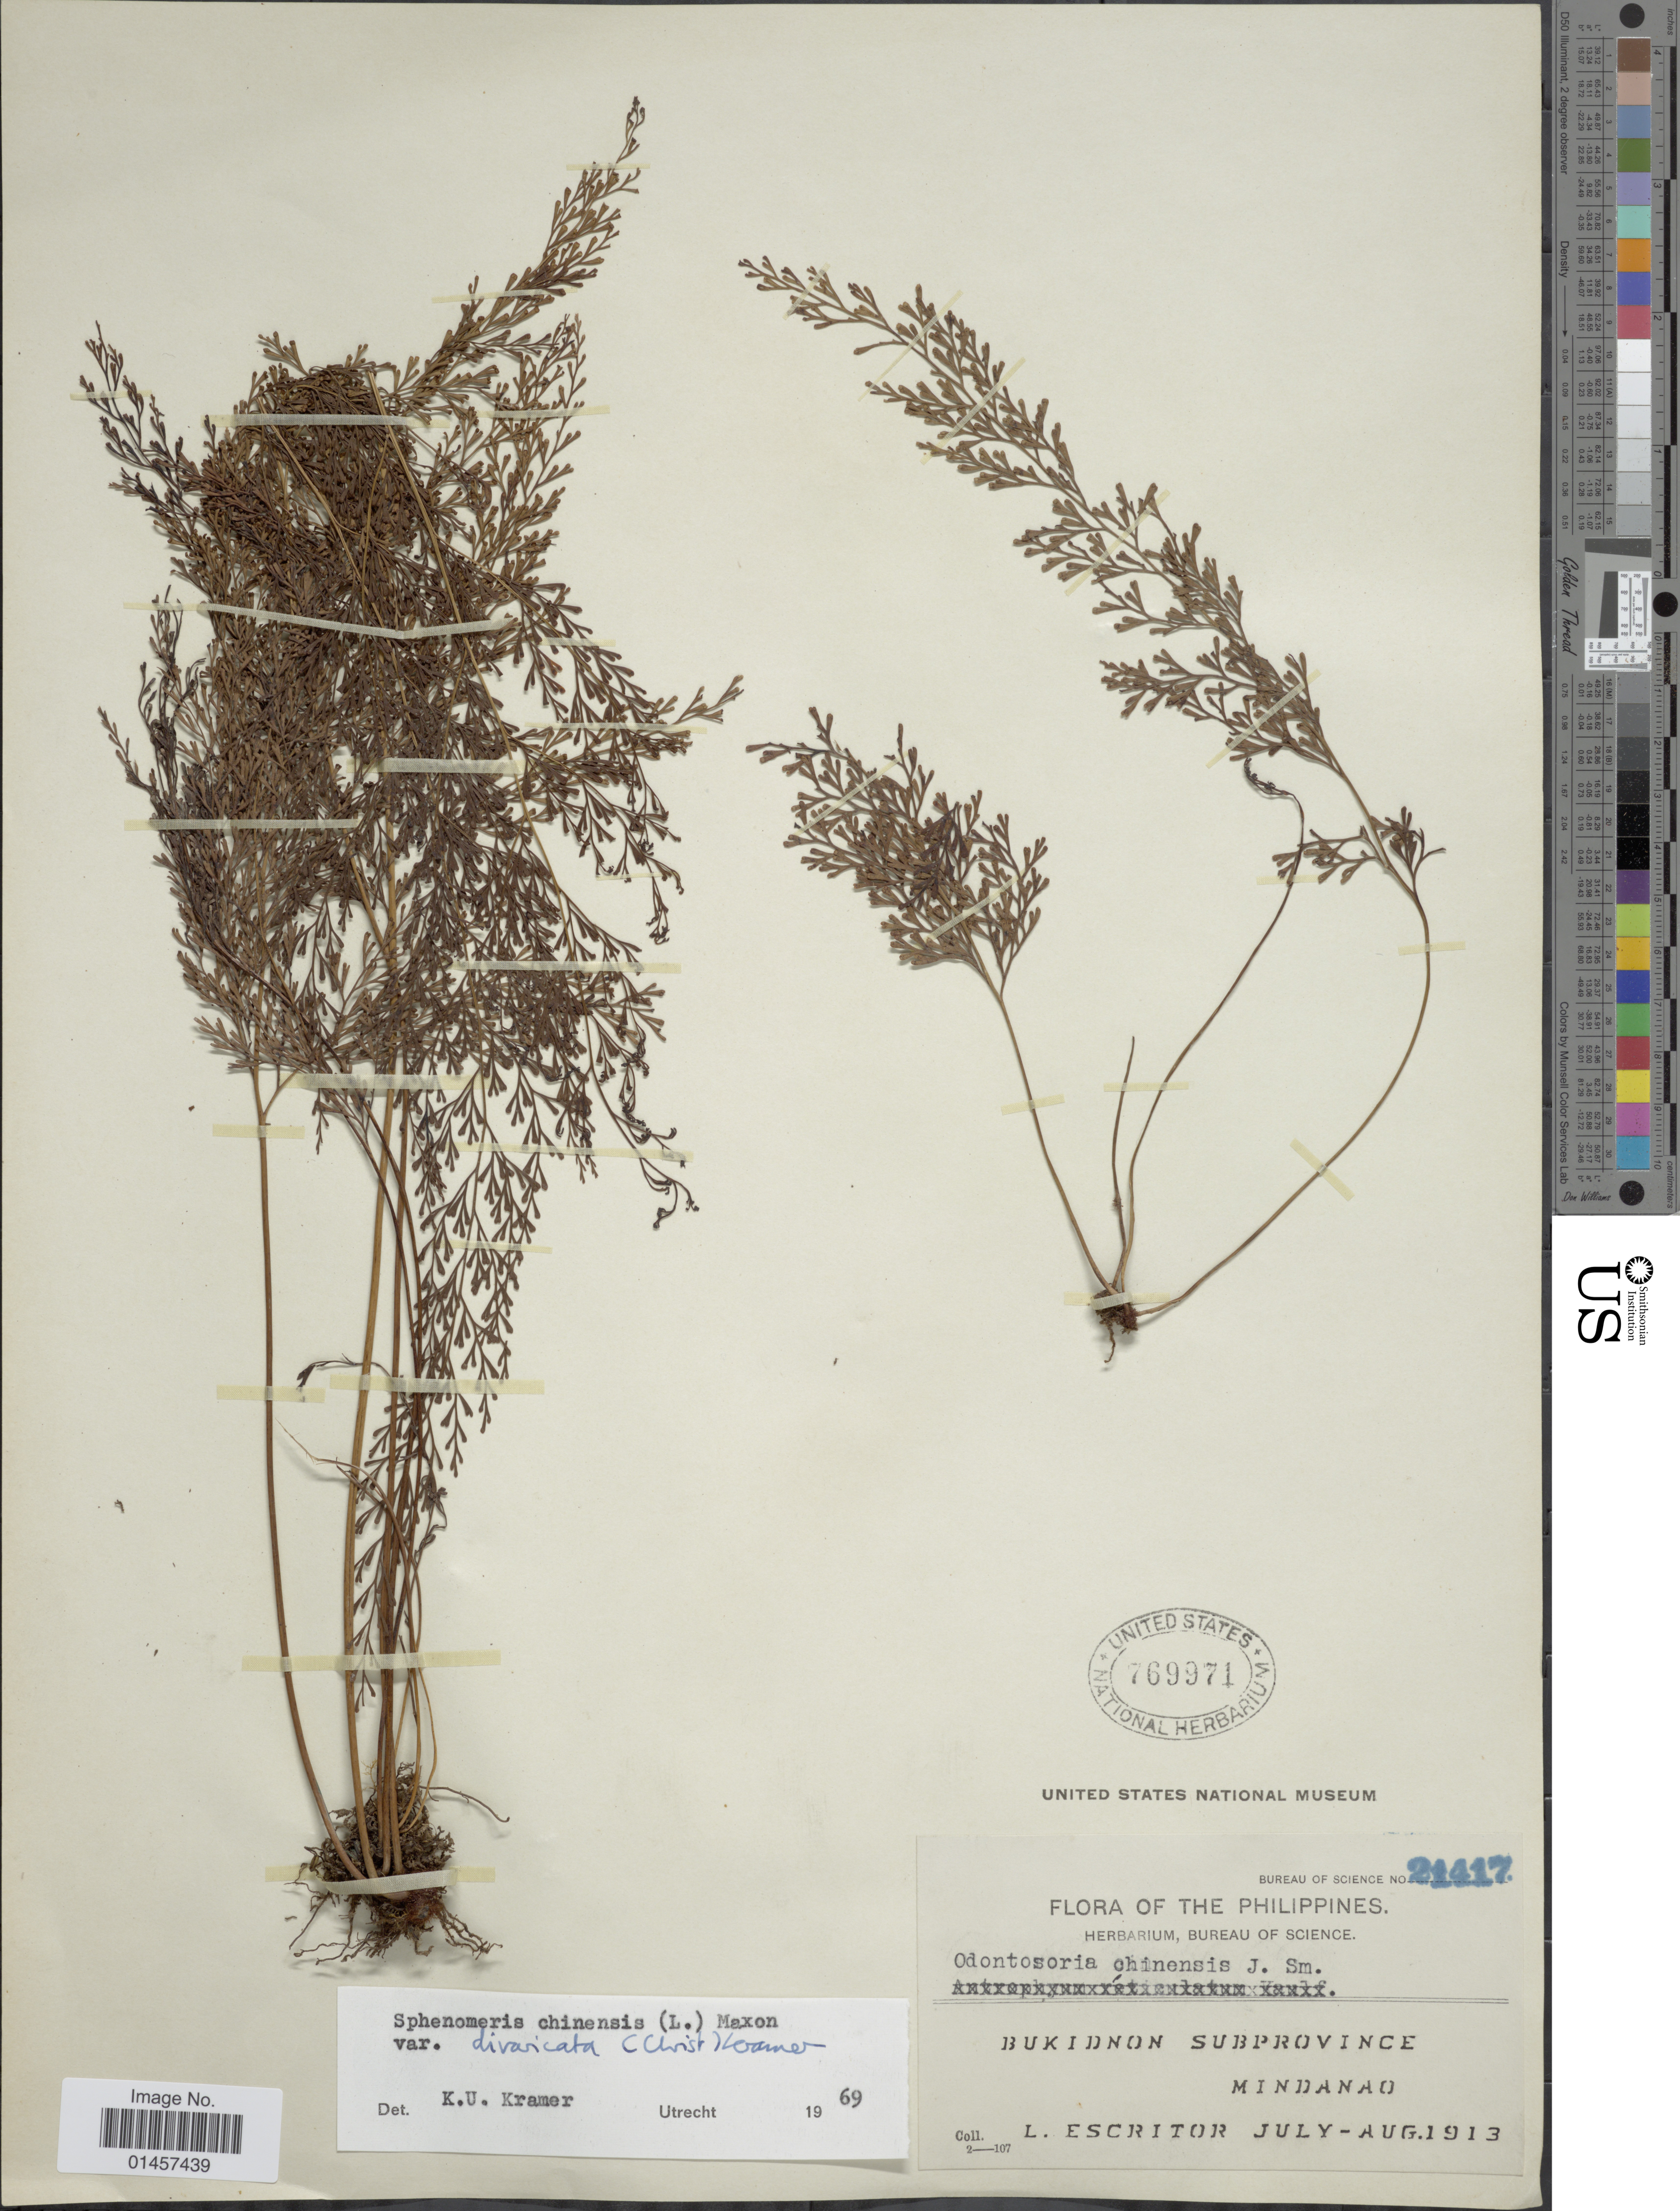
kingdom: Plantae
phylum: Tracheophyta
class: Polypodiopsida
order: Polypodiales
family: Lindsaeaceae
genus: Sphenomeris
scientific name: Sphenomeris chinensis var. chinensis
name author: (L.) Maxon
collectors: L. Escritor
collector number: Bureau of Science 21417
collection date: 1913-07/1913-08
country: Philippines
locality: Bukidnon Subprovince, Mindanao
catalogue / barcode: US 769971